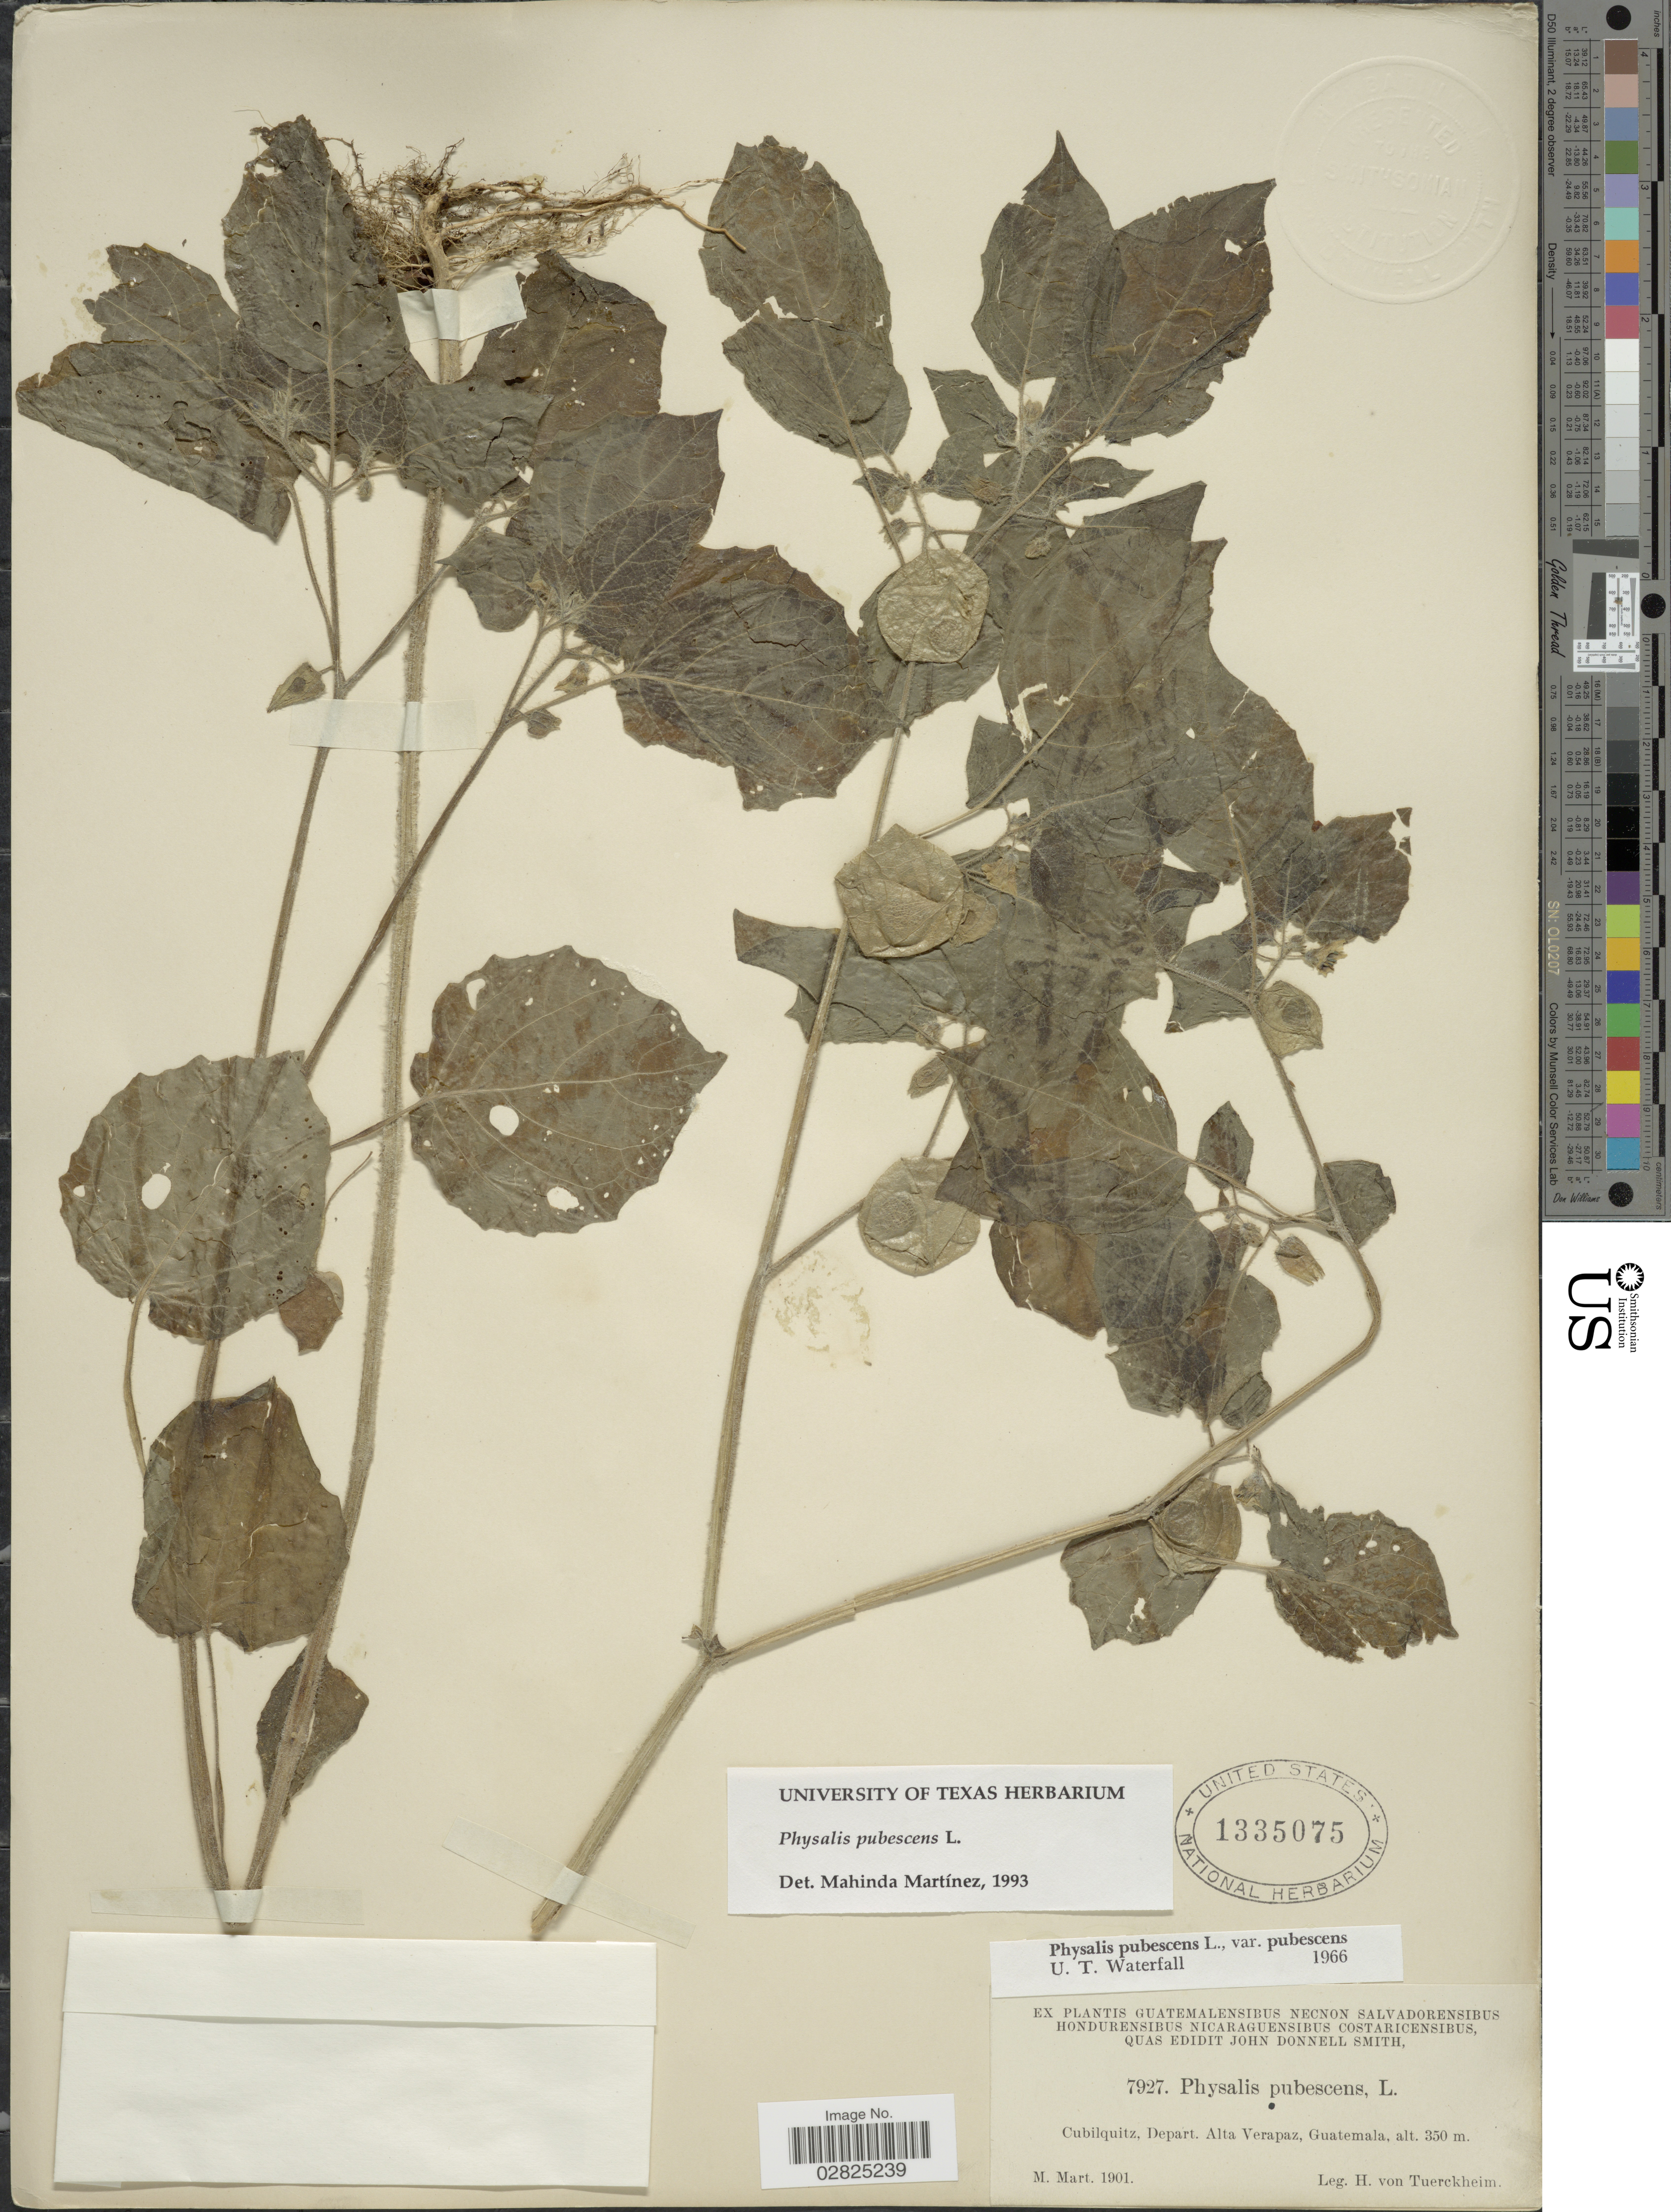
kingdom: Plantae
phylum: Tracheophyta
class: Magnoliopsida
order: Solanales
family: Solanaceae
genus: Physalis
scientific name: Physalis pubescens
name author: L.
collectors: H. von Türckheim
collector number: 7927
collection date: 1901-03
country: Guatemala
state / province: Alta Verapaz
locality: Cubilquitz, Depart. Alta Verapaz.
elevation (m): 350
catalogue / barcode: US 1335075